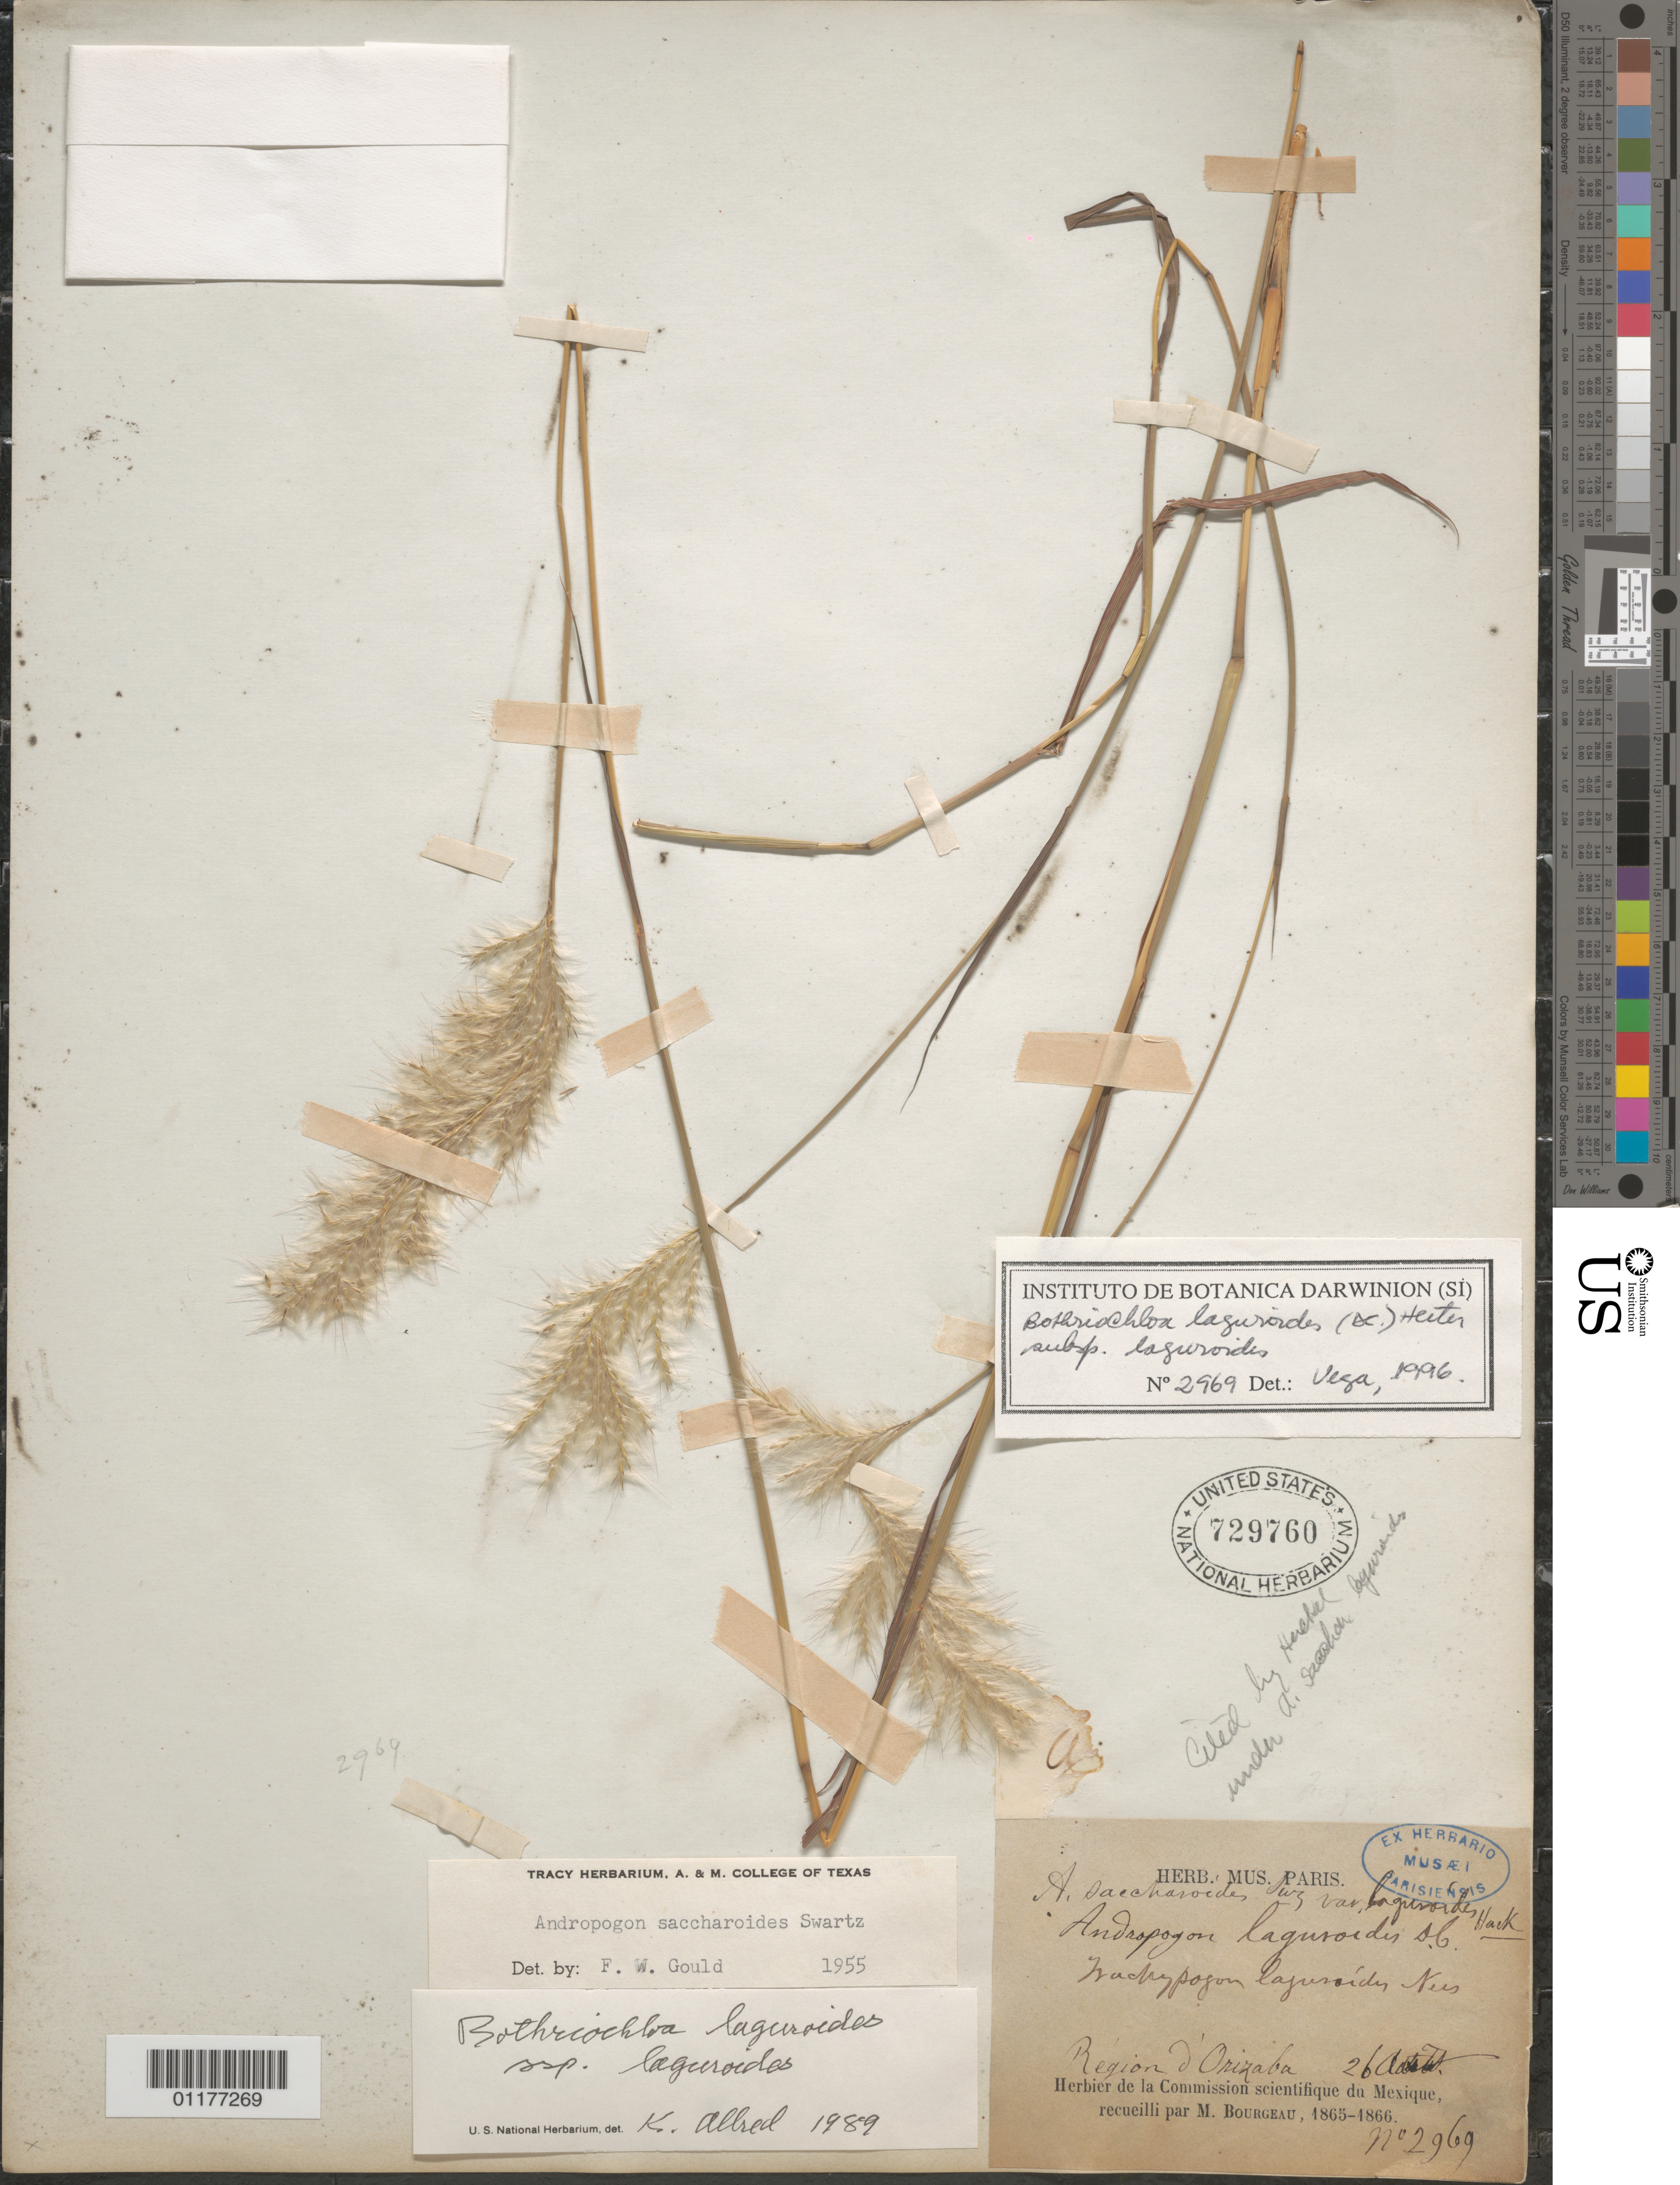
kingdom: Plantae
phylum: Tracheophyta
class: Liliopsida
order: Poales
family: Poaceae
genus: Bothriochloa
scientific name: Bothriochloa laguroides subsp. laguroides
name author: (DC.) Herter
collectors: M. Bourgeau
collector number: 2969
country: Mexico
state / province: Veracruz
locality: Orizabas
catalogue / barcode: US 729756